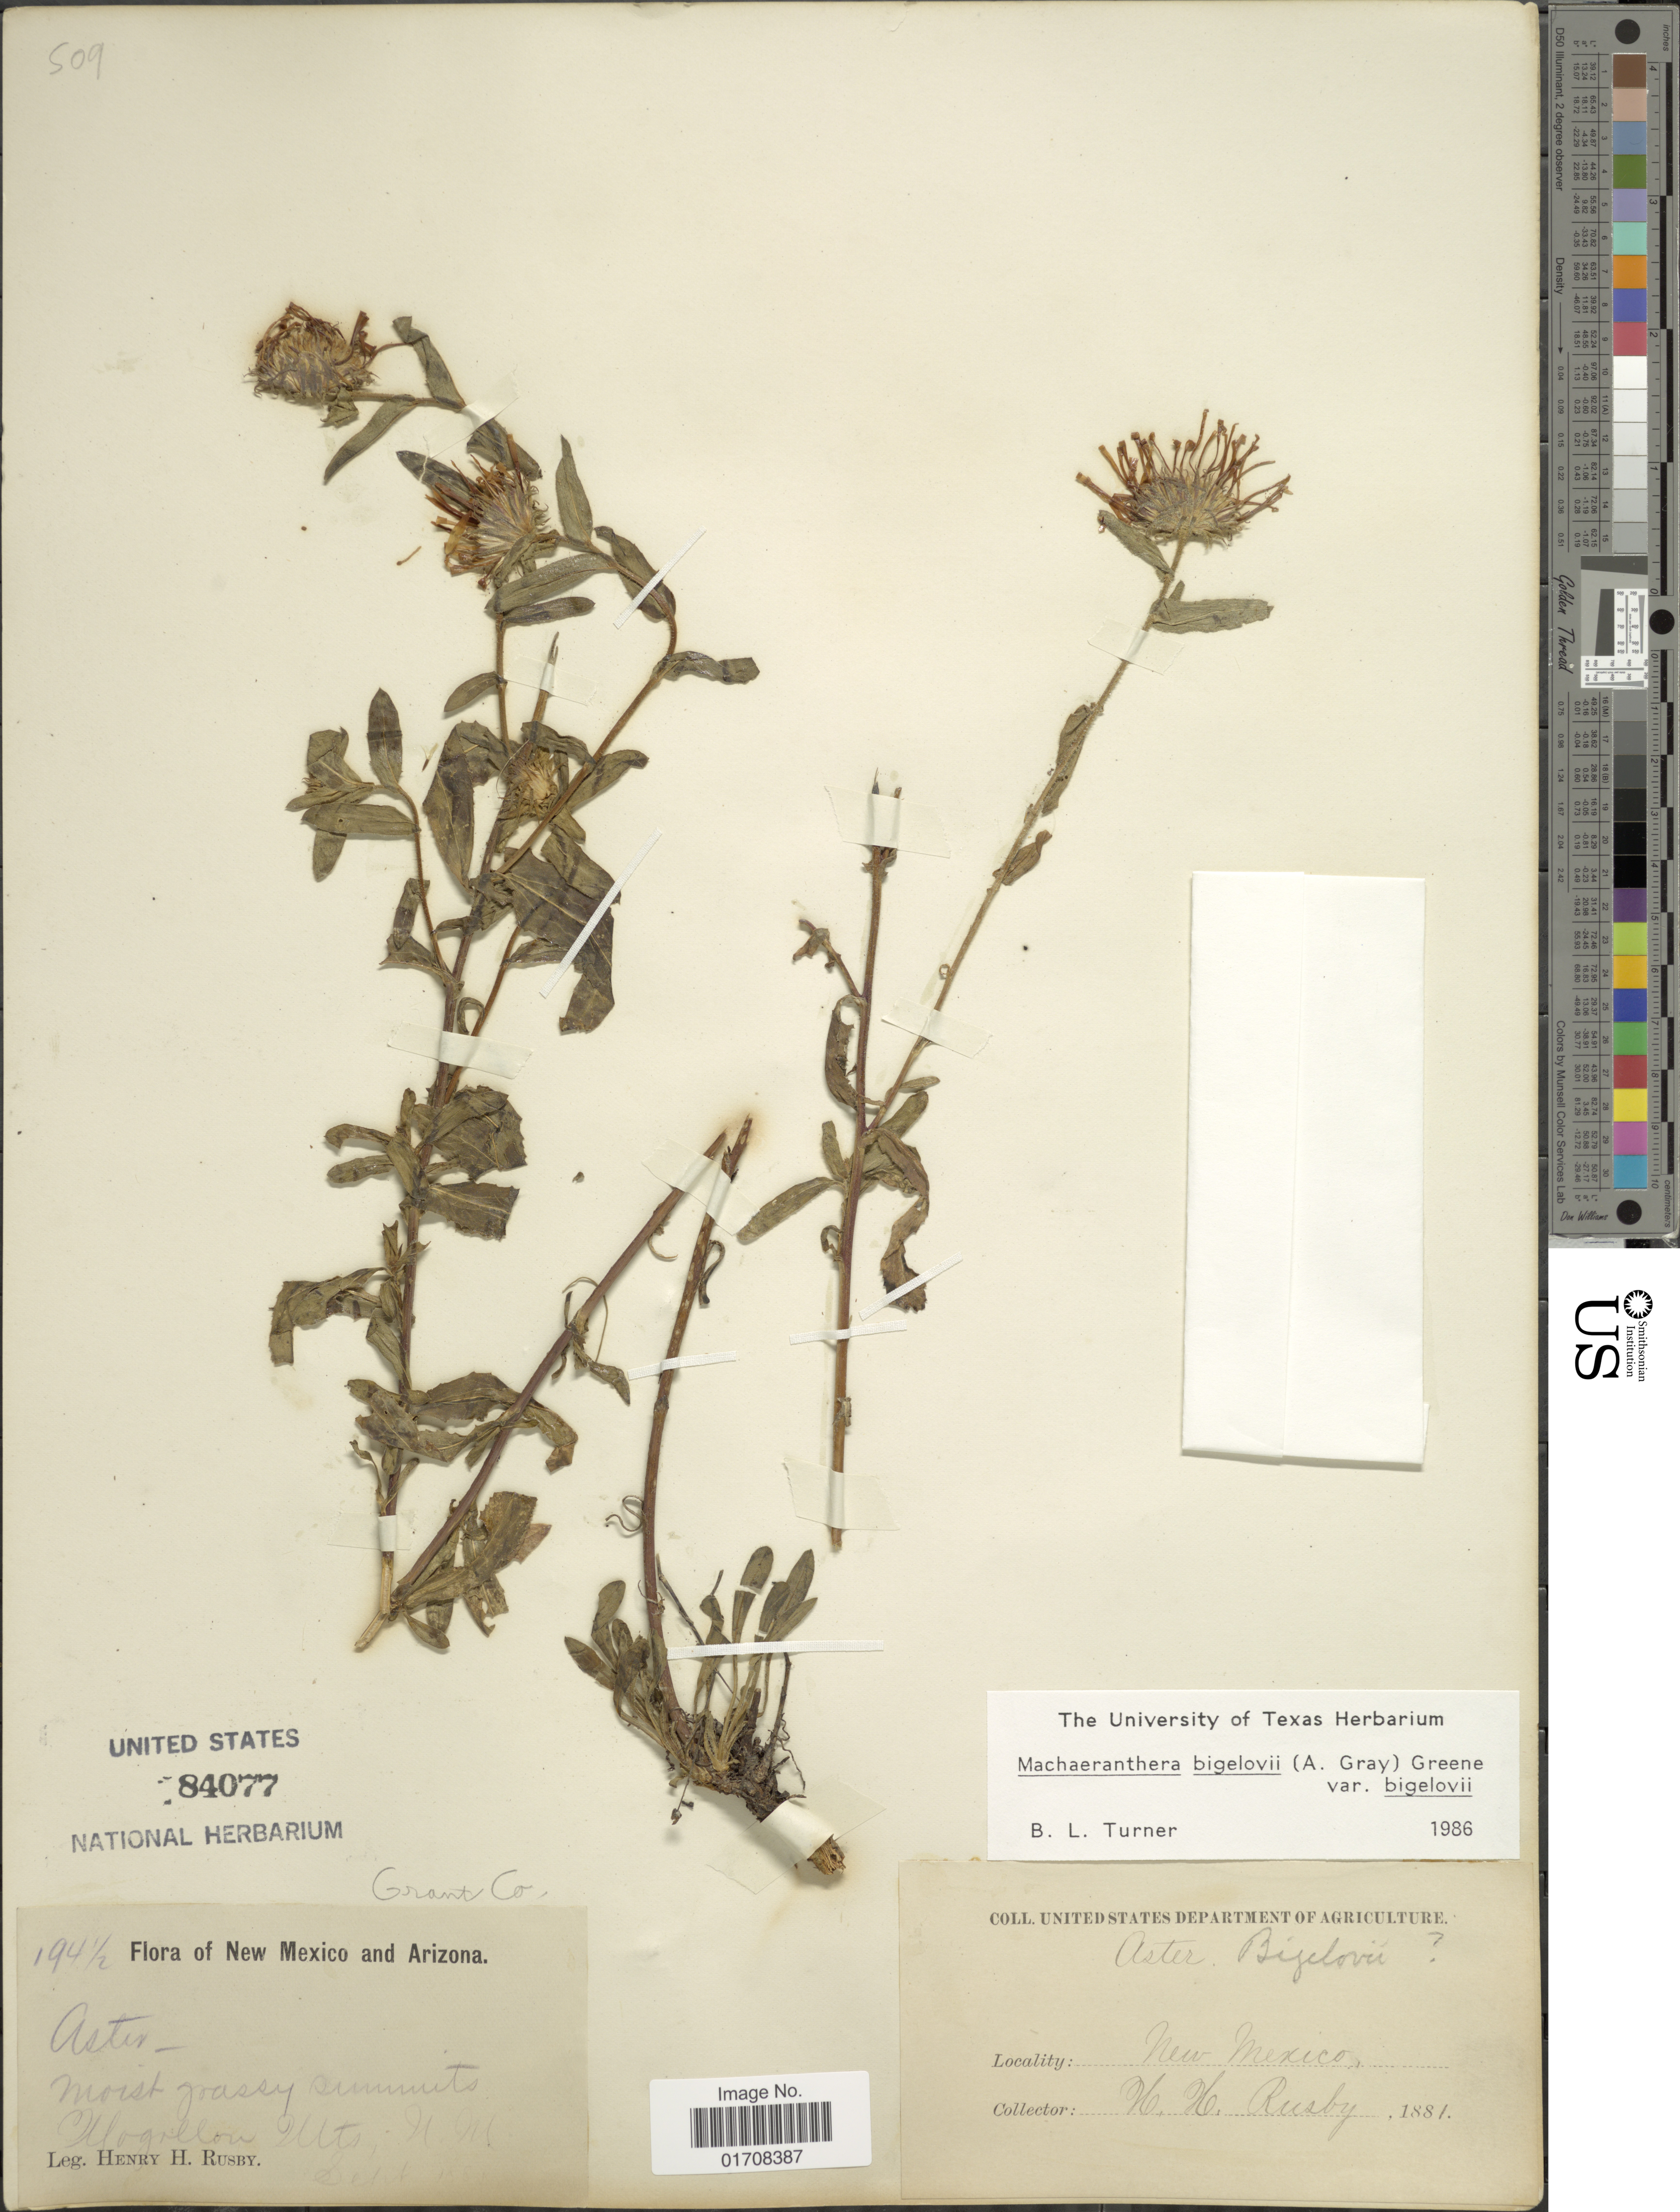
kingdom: Plantae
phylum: Tracheophyta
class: Magnoliopsida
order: Asterales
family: Asteraceae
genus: Machaeranthera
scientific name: Machaeranthera bigelovii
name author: (A. Gray) Greene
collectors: H. H. Rusby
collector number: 194½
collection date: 1881-09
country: United States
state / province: New Mexico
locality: Mogollon Mts., N. M., Grant Co.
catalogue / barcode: US 84077